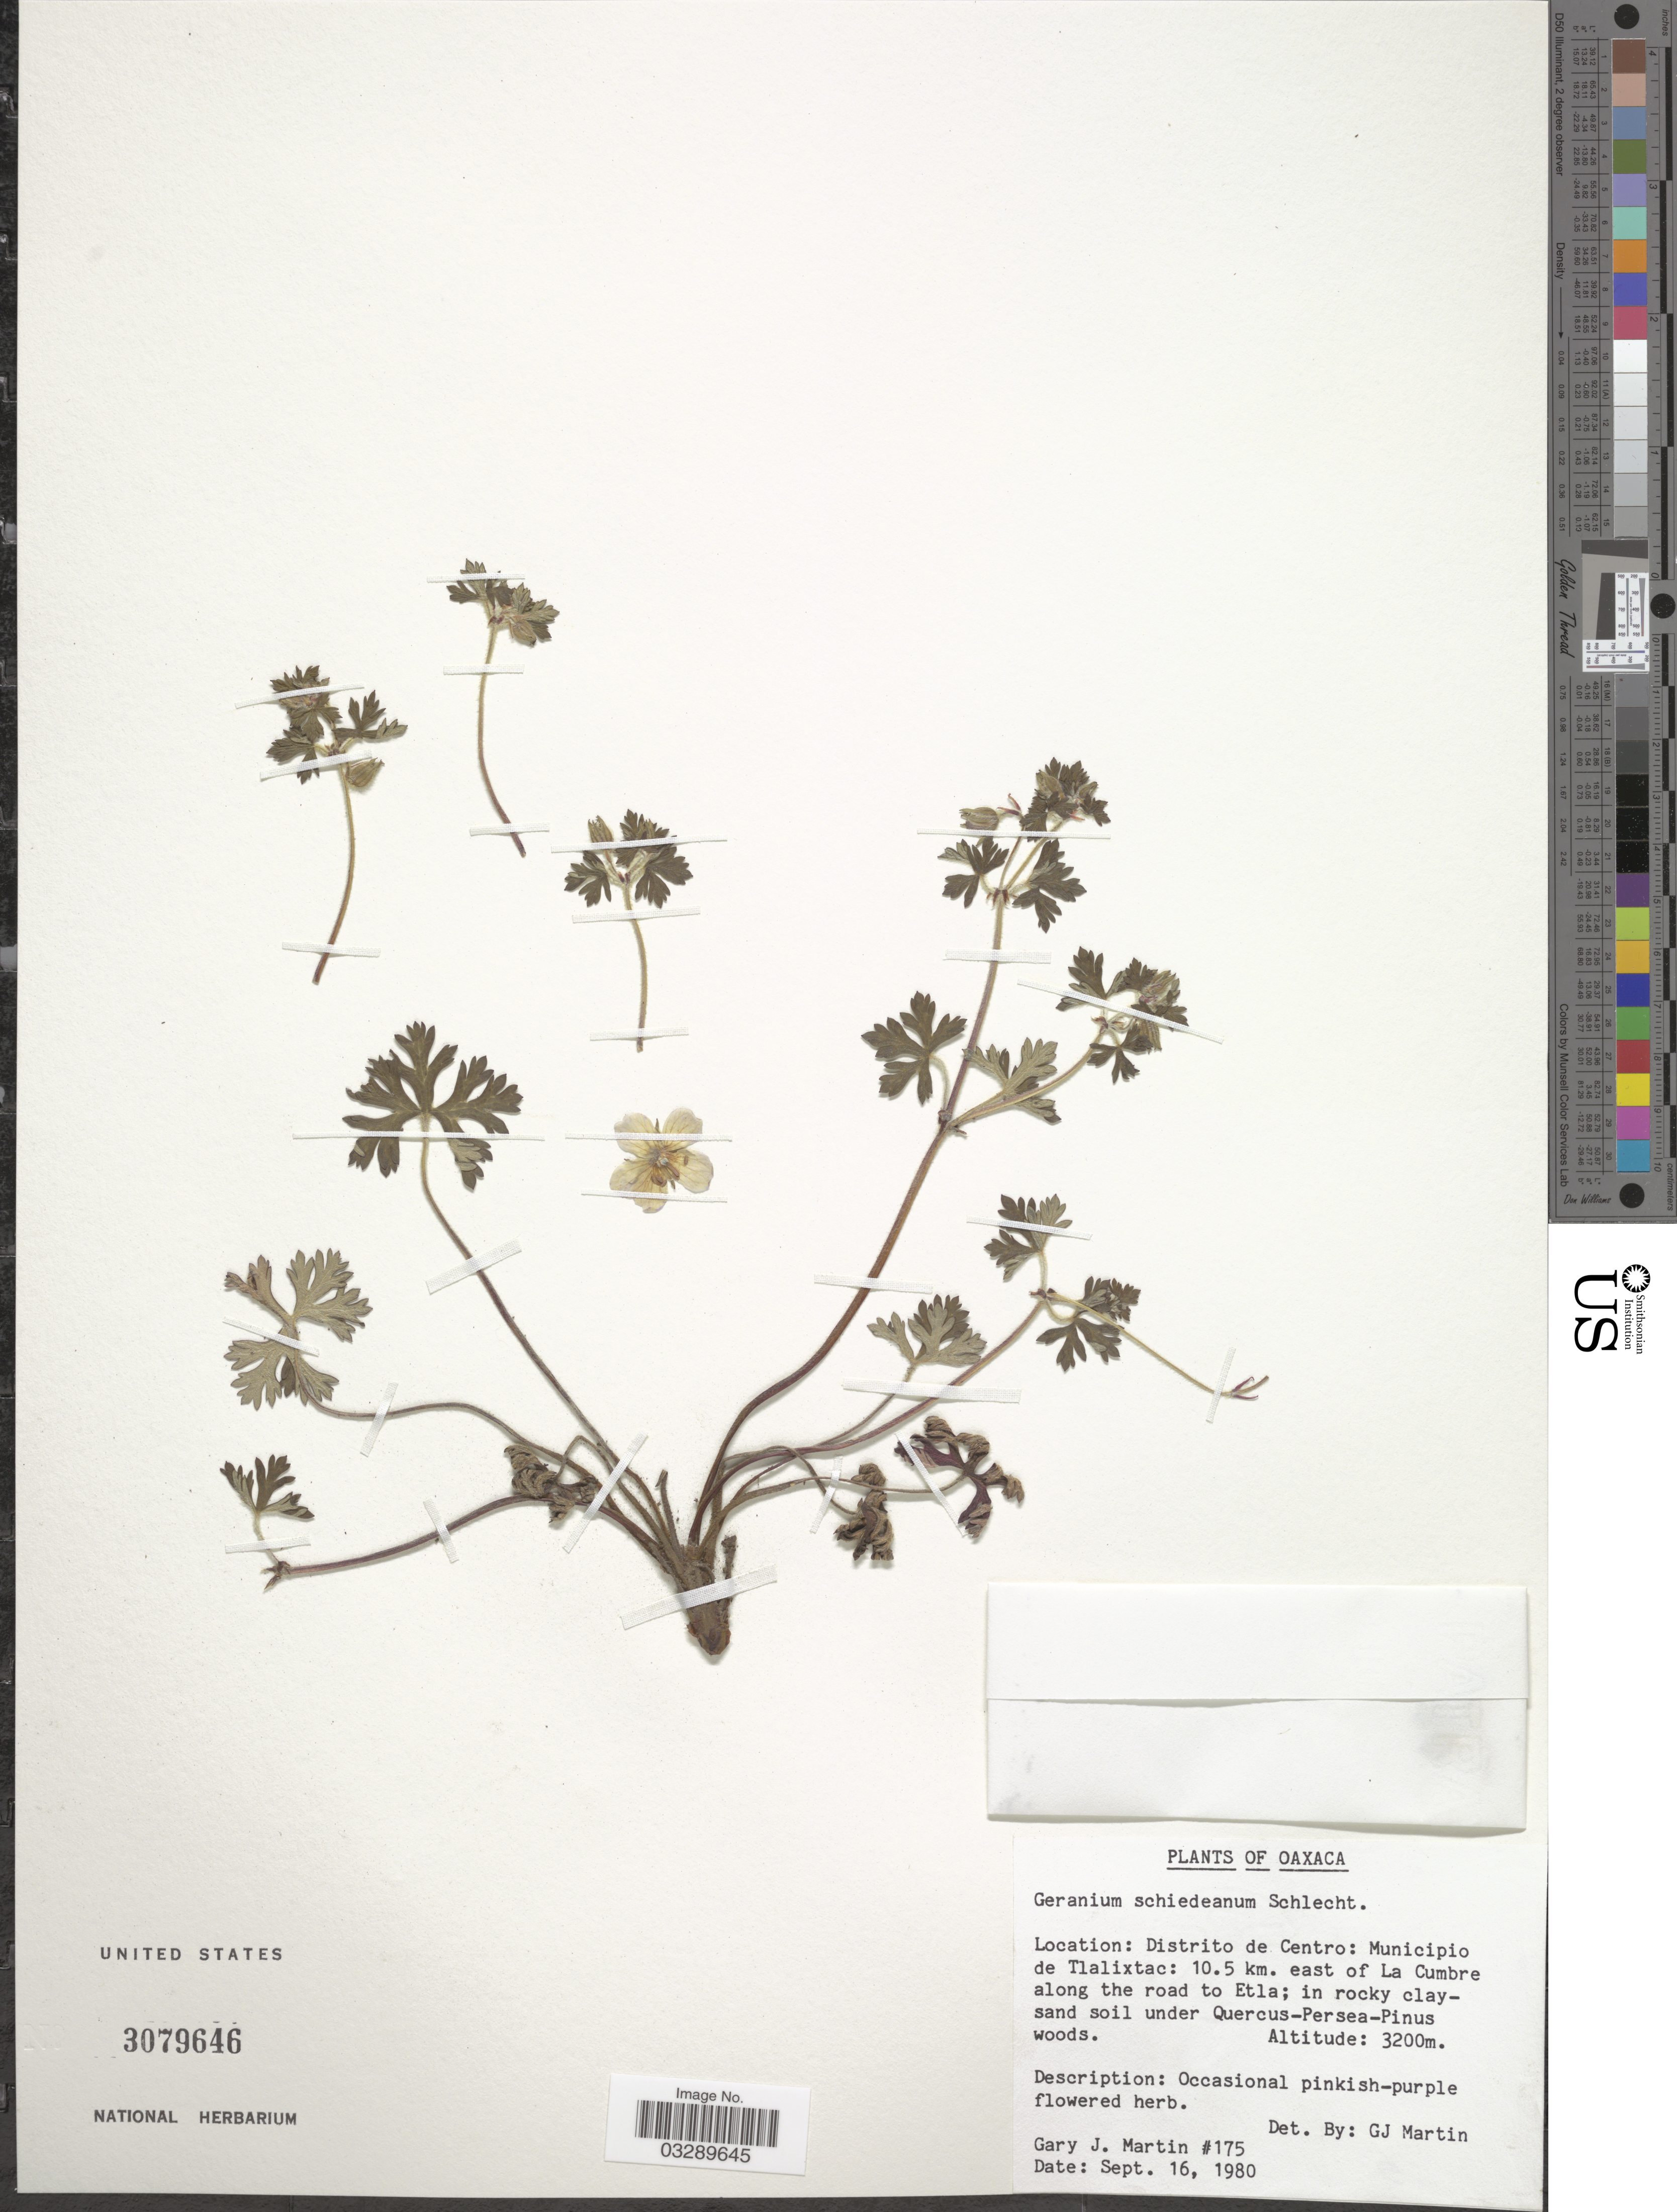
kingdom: Plantae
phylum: Tracheophyta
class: Magnoliopsida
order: Geraniales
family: Geraniaceae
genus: Geranium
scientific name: Geranium schiedeanum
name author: Schltdl.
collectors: J. Martin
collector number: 175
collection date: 1980-09-16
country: Mexico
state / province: Oaxaca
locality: Distrito de Centro: Municipio de Tlalixtac: 10.5 km. east of La Cumbre along the road to Etla.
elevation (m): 3200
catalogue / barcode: US 3079646